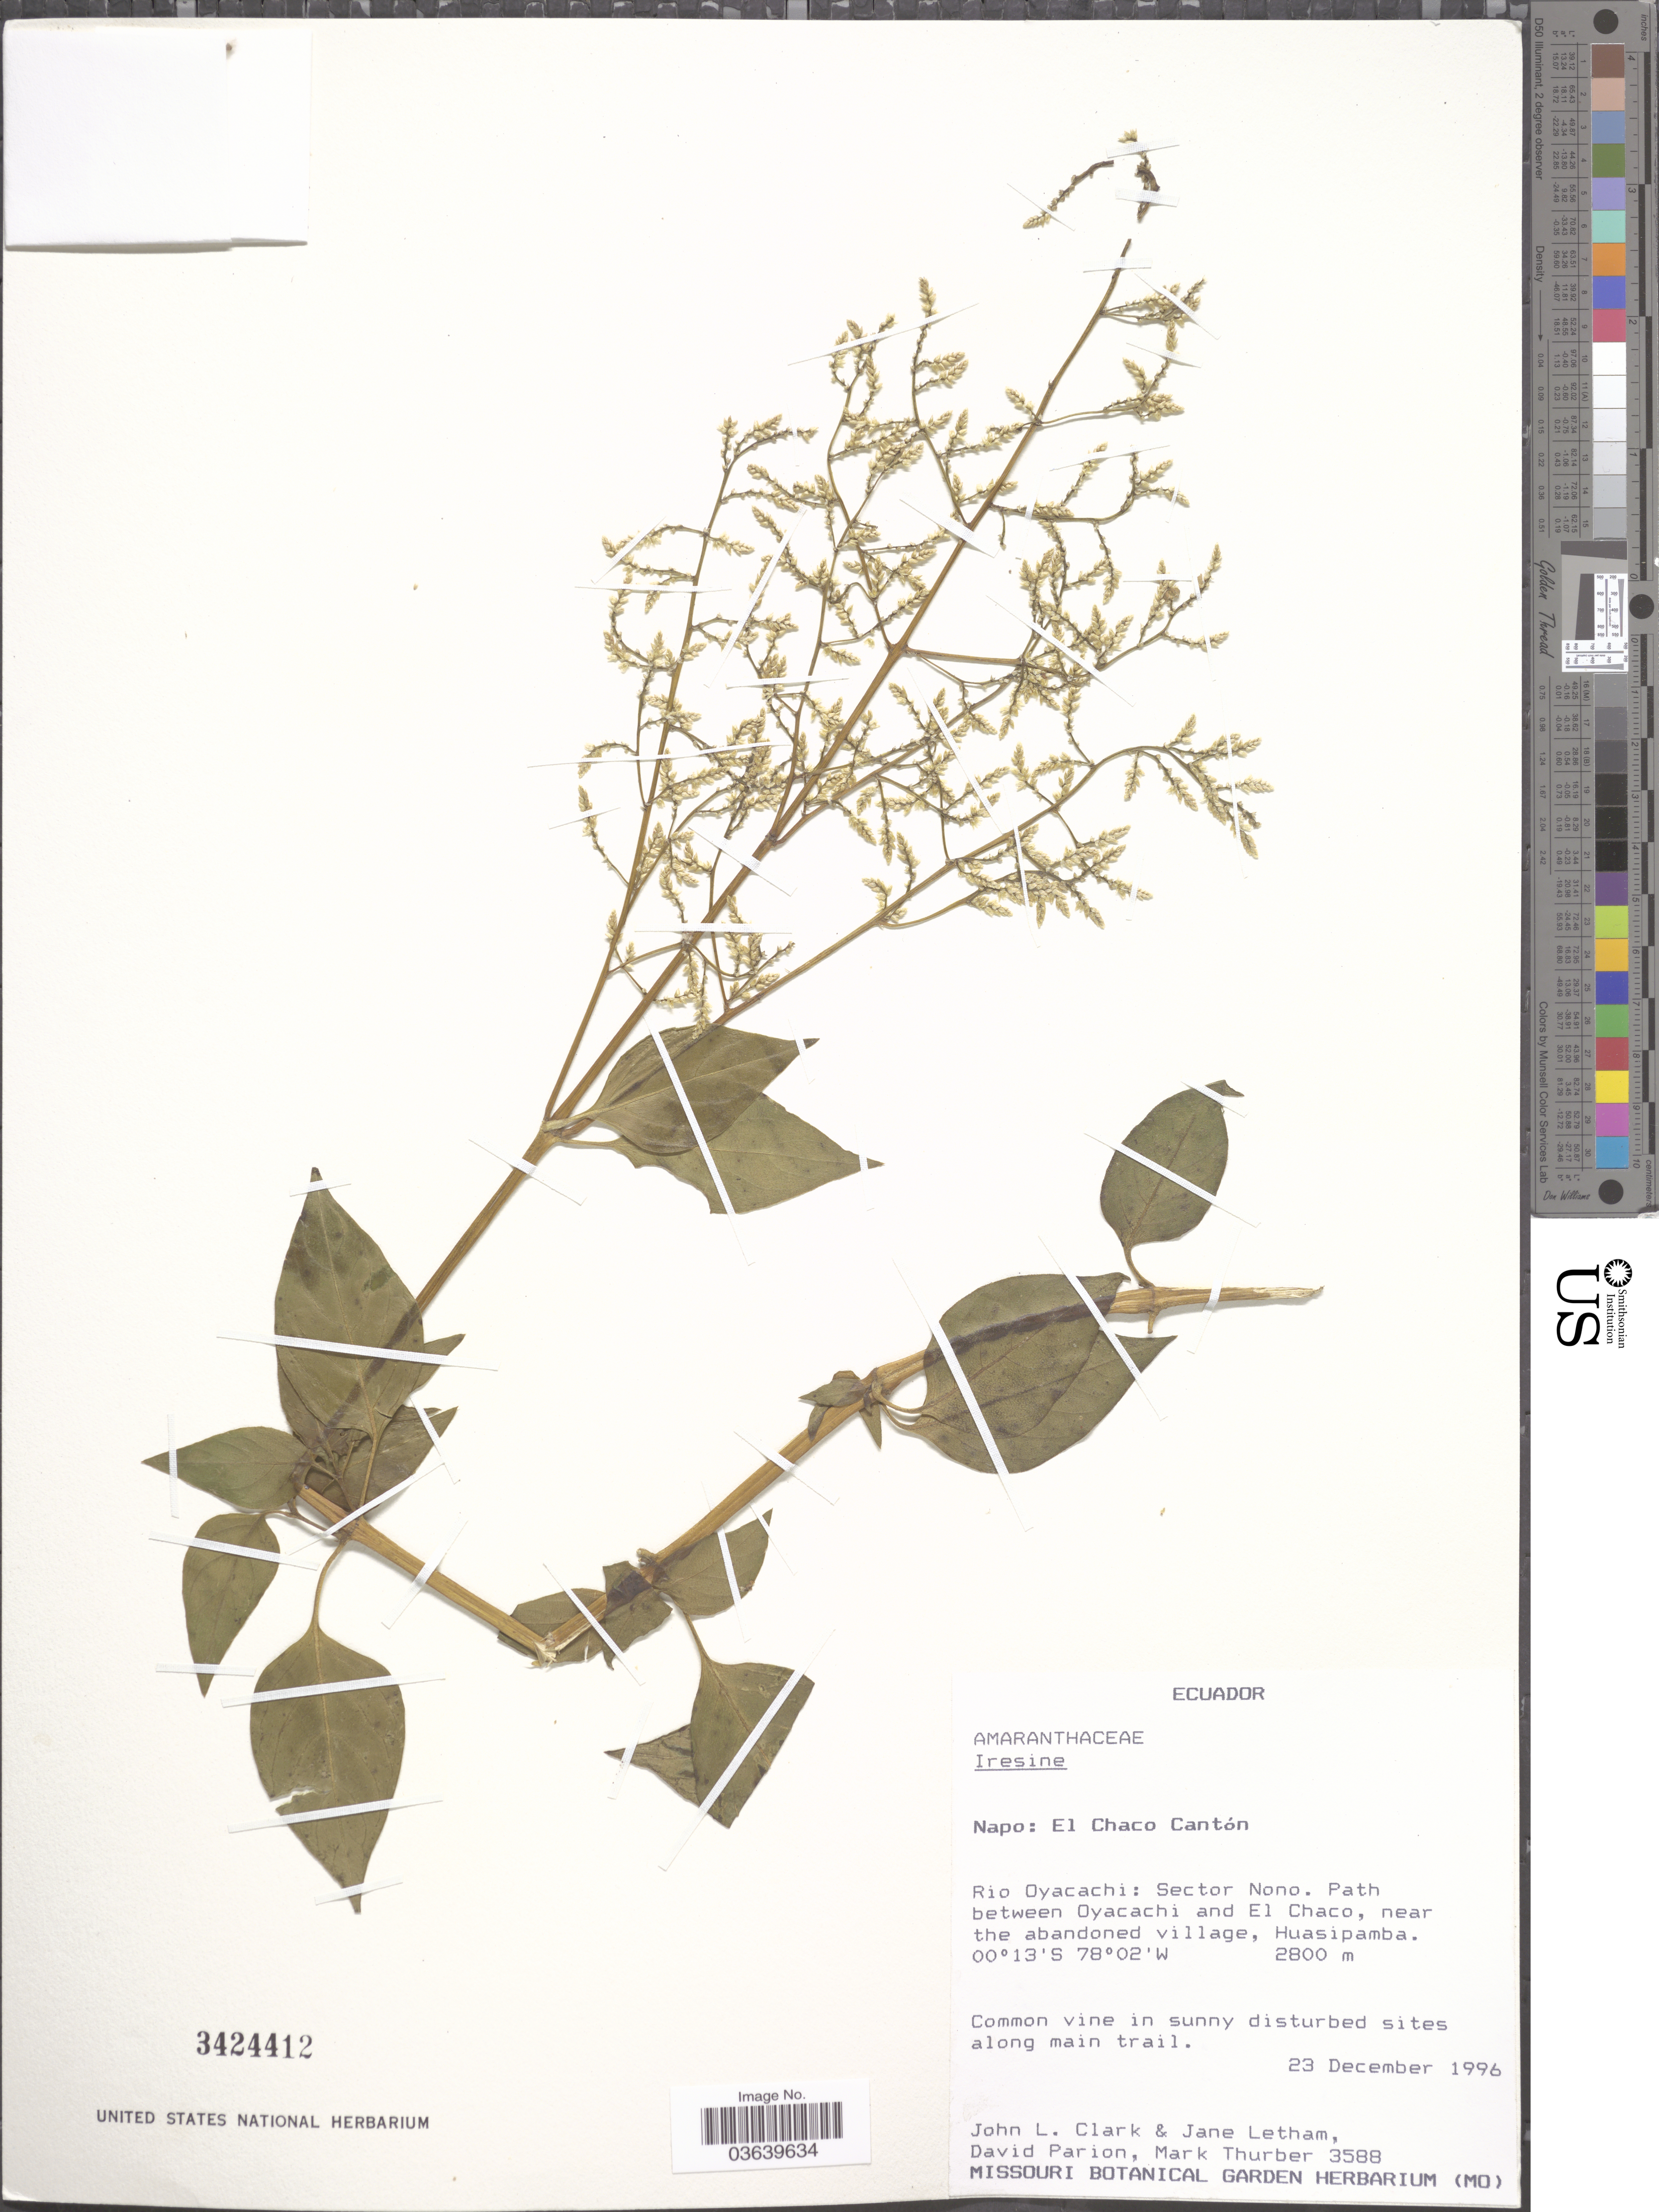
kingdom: Plantae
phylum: Tracheophyta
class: Magnoliopsida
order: Caryophyllales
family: Amaranthaceae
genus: Iresine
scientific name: Iresine sp.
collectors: J. L. Clark, J. Letham, D. Parion & M. Thurber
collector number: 3588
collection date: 1996-12-23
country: Ecuador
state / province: Napo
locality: El Chaco Cantón. Rio Oyacachi: Sector Nono. Path between Oyacachi and El Chaco, near the abandoned village, Huasipamba.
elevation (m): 2800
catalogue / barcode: US 3424412